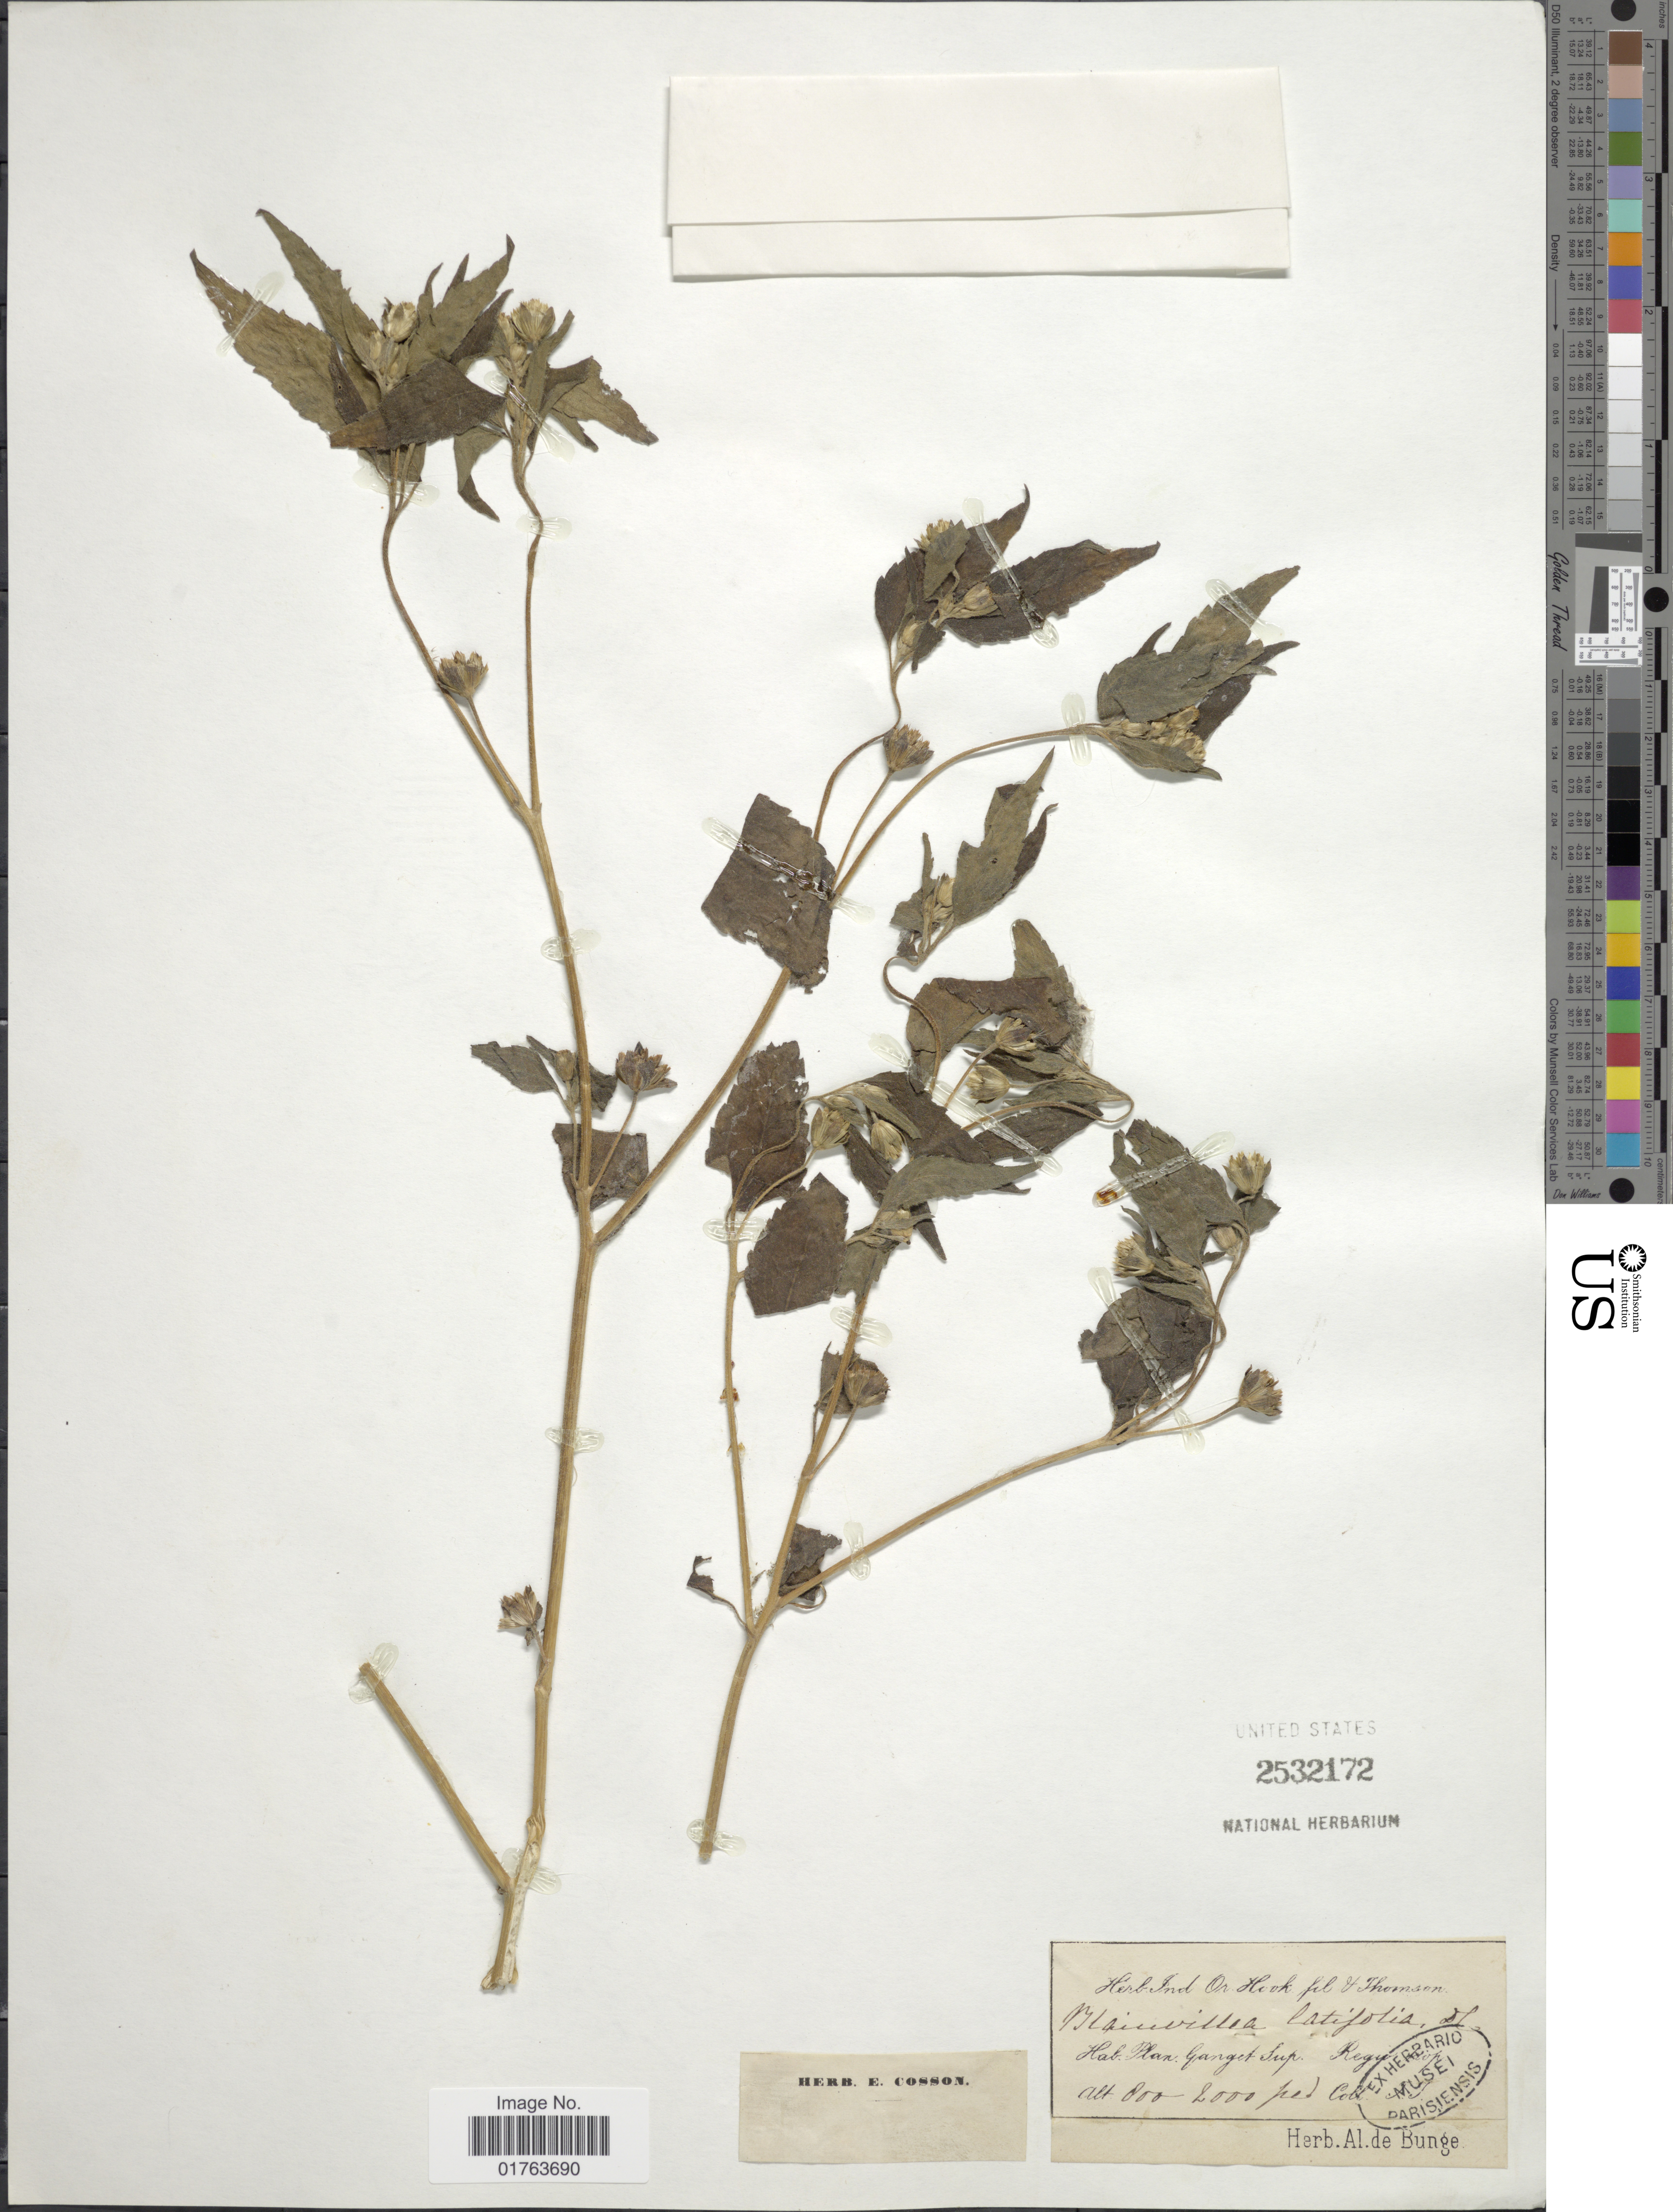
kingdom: Plantae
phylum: Tracheophyta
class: Magnoliopsida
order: Asterales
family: Asteraceae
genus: Blainvillea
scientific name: Blainvillea latifolia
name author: (L.) DC.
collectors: T. Thomson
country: India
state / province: Uttar Pradesh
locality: Plan. Ganget sup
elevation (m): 244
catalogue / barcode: US 2532172